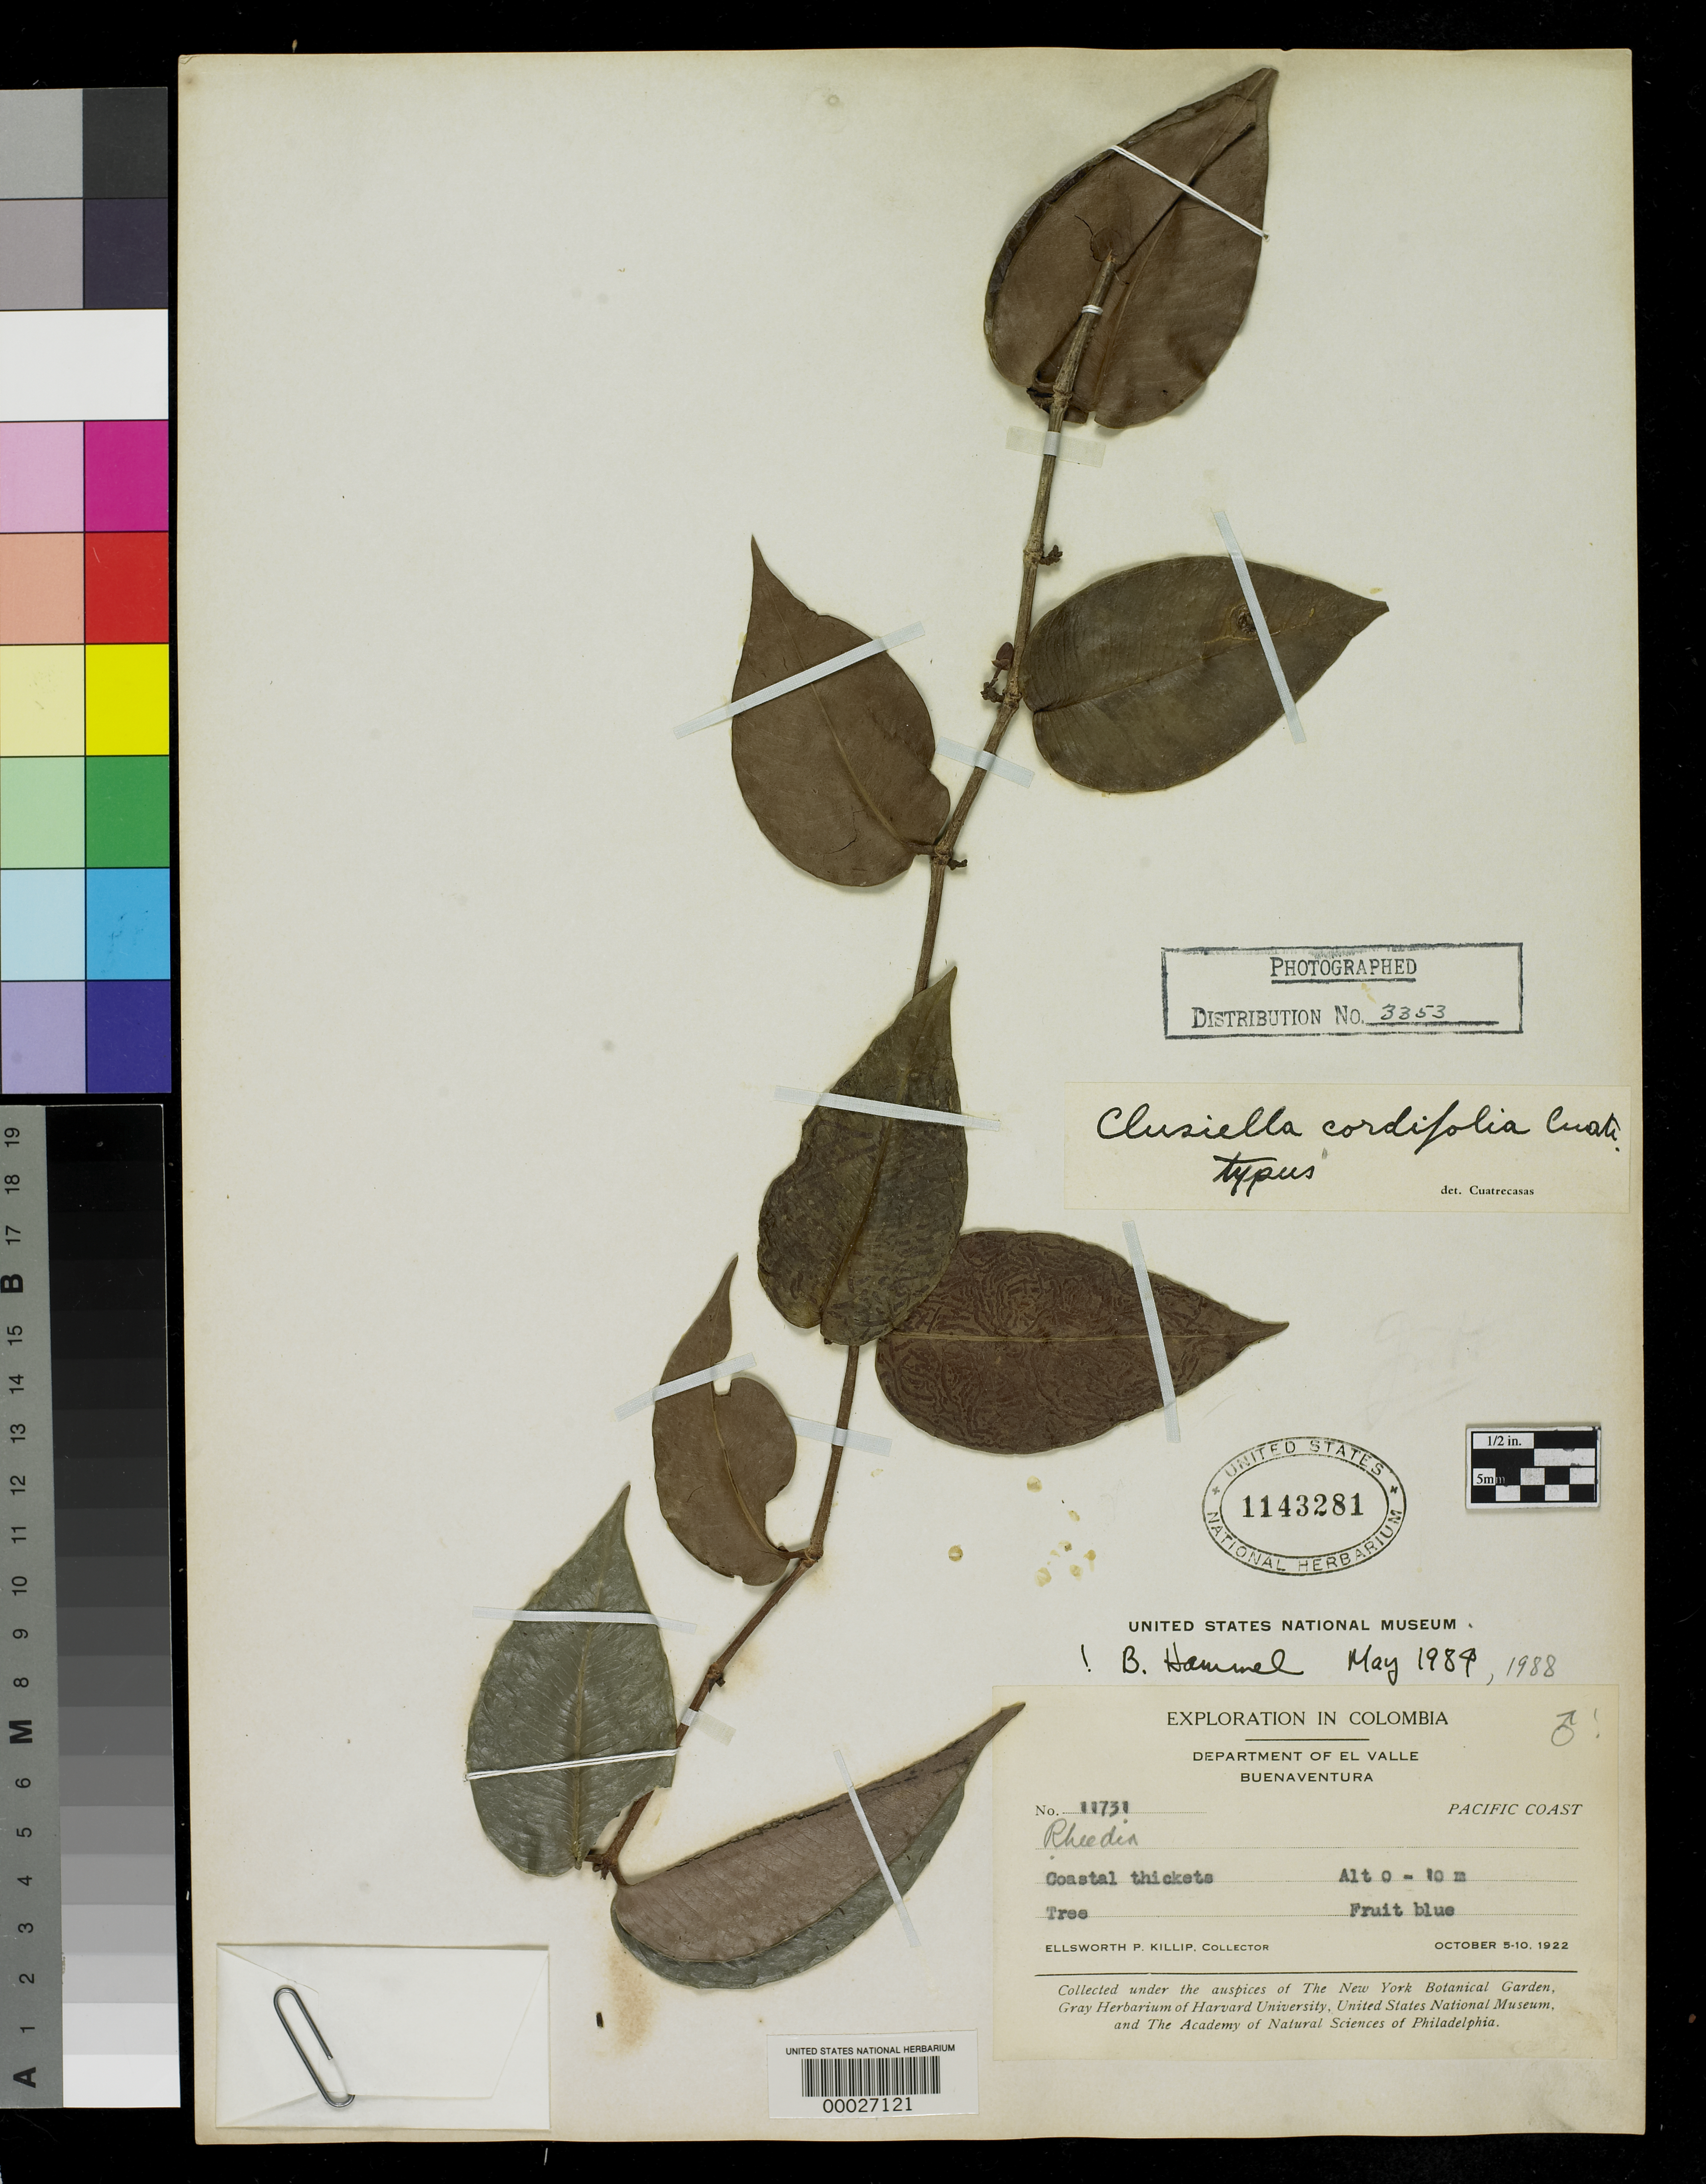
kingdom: Plantae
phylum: Tracheophyta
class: Magnoliopsida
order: Malpighiales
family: Calophyllaceae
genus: Clusiella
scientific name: Clusiella cordifolia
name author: Cuatrec.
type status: Holotype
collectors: E. P. Killip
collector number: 11731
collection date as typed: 05 Oct 1922 to 10 Oct 1922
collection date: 1922-10-05/1922-10-10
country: Colombia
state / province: Valle del Cauca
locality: Buena Ventura.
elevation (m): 0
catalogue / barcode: US 1143281